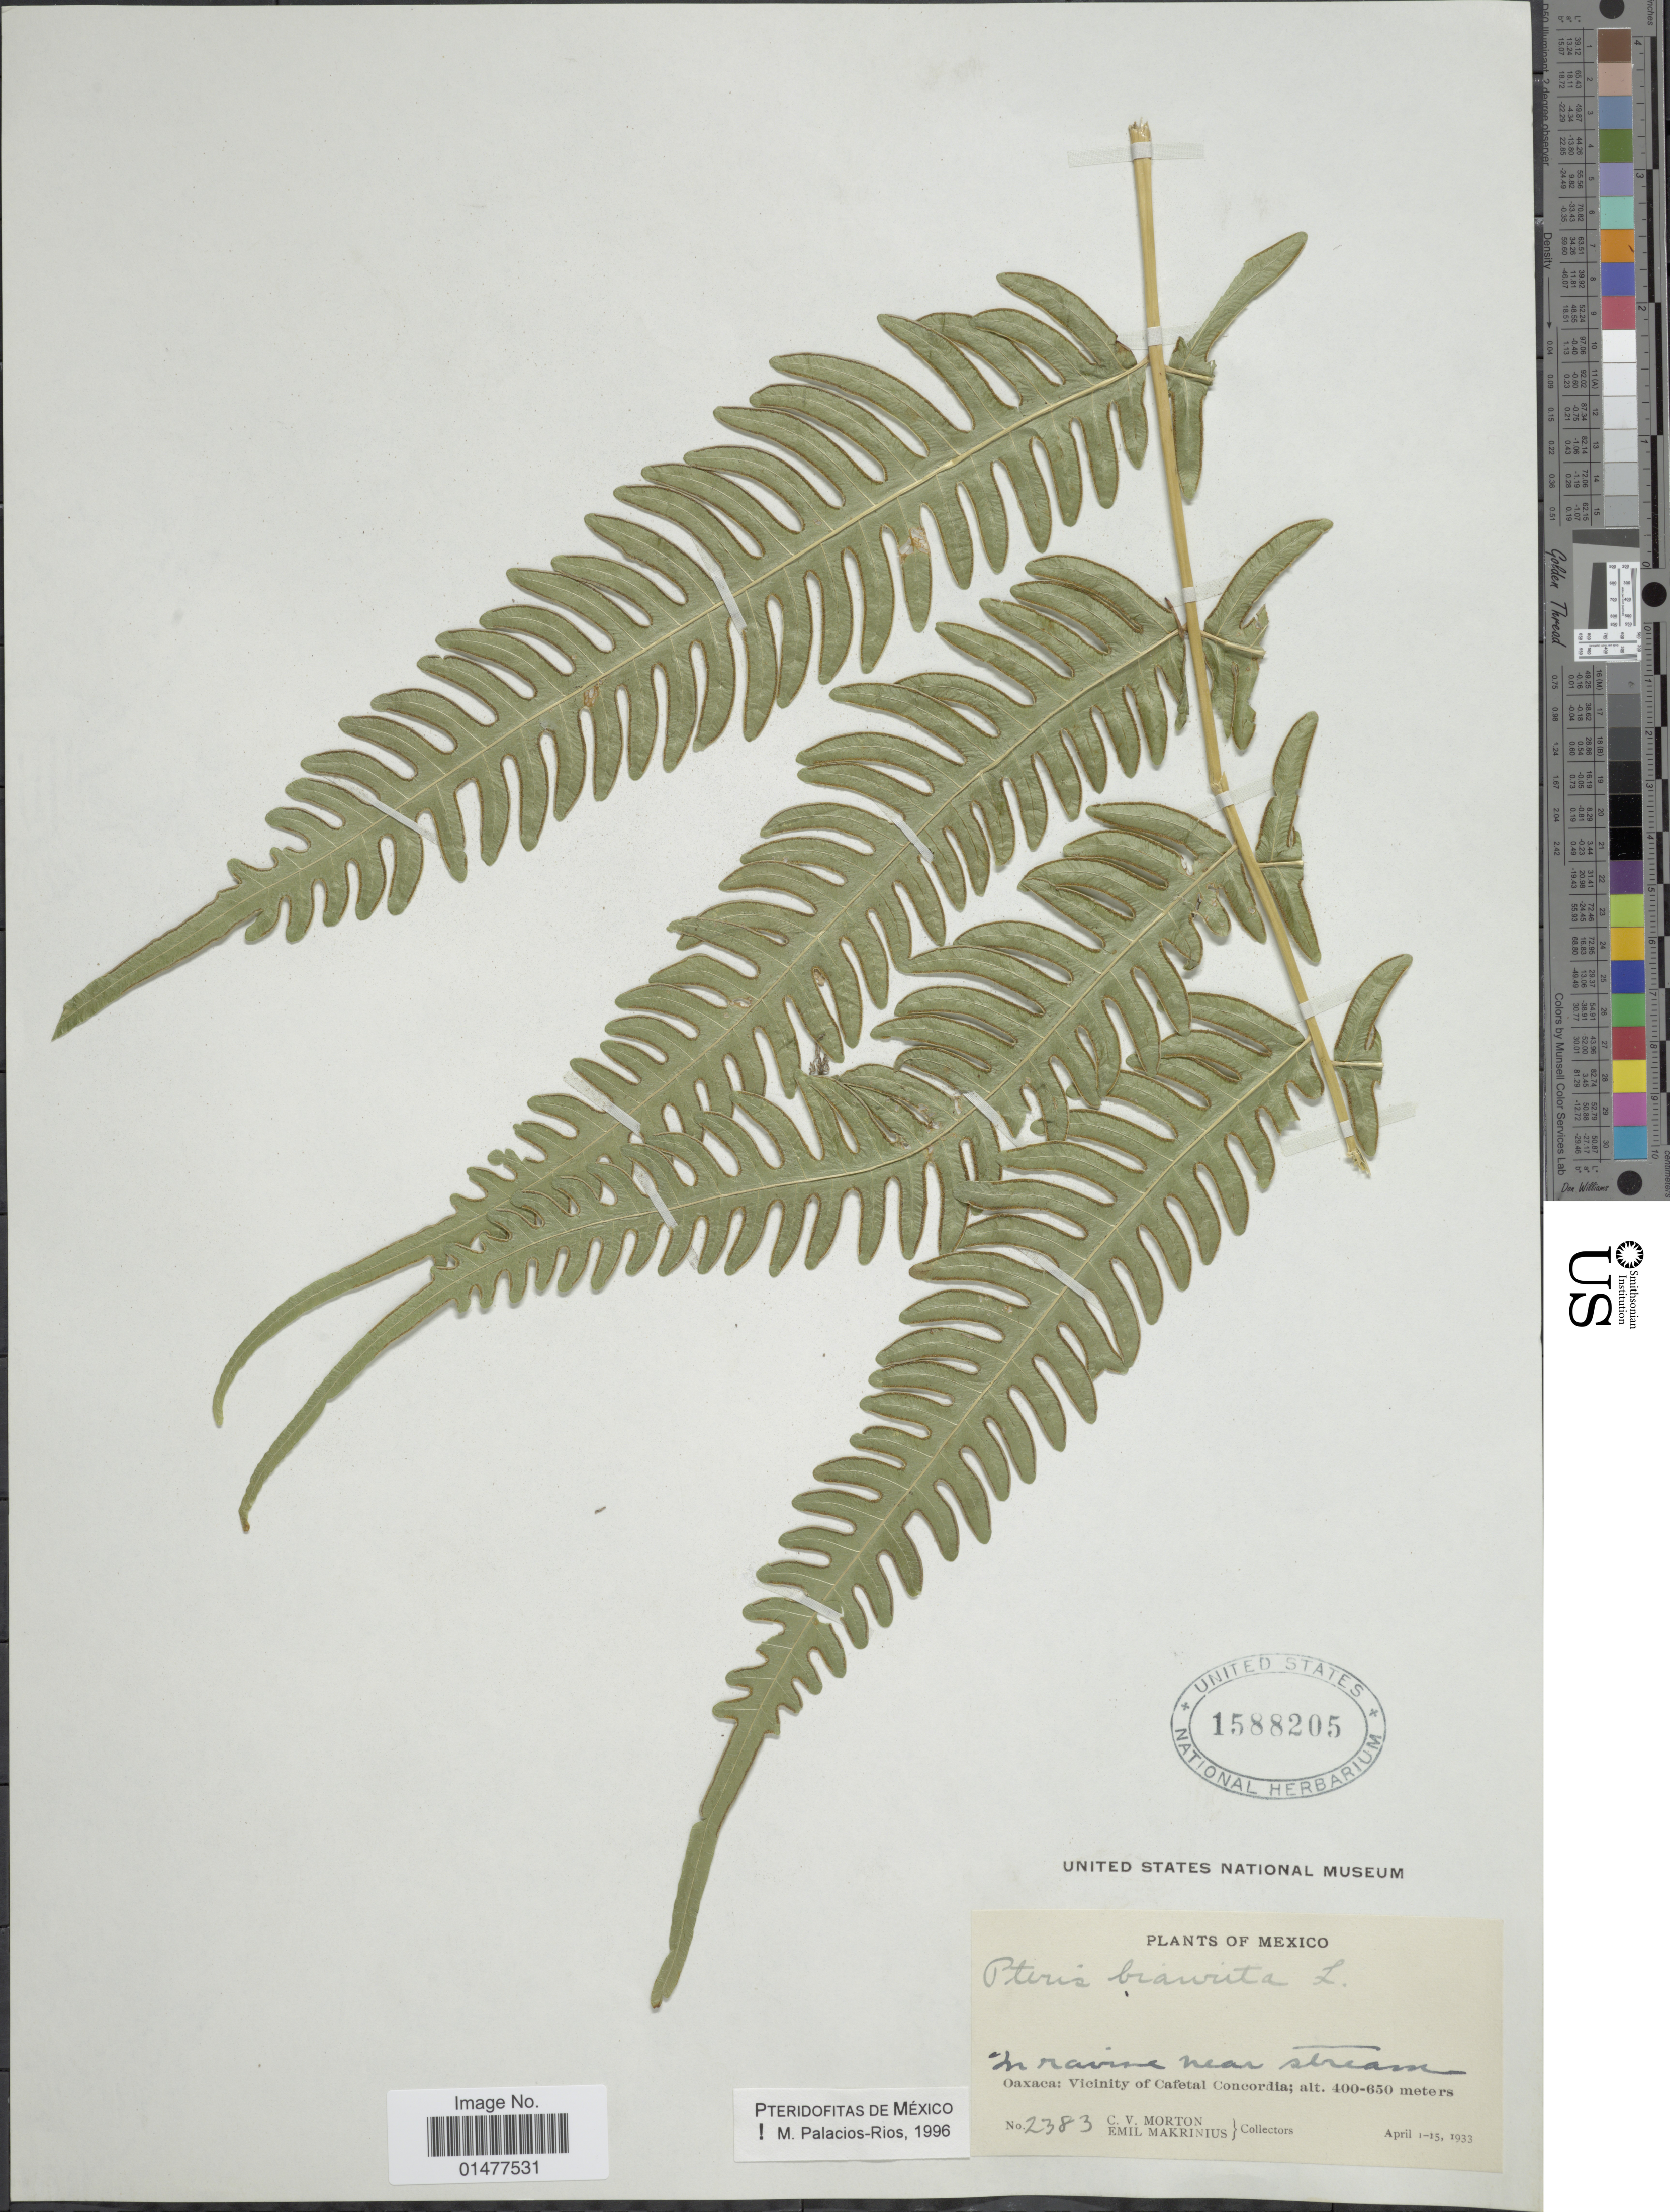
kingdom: Plantae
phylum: Tracheophyta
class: Polypodiopsida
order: Polypodiales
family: Pteridaceae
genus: Pteris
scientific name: Pteris biaurita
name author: L.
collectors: C. V. Morton & E. Makrinius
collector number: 2383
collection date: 1933-04-01/1933-04-15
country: Mexico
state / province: Oaxaca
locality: In ravine near stream, vicinity of Cafetal Concordia.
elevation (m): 400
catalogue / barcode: US 1588205